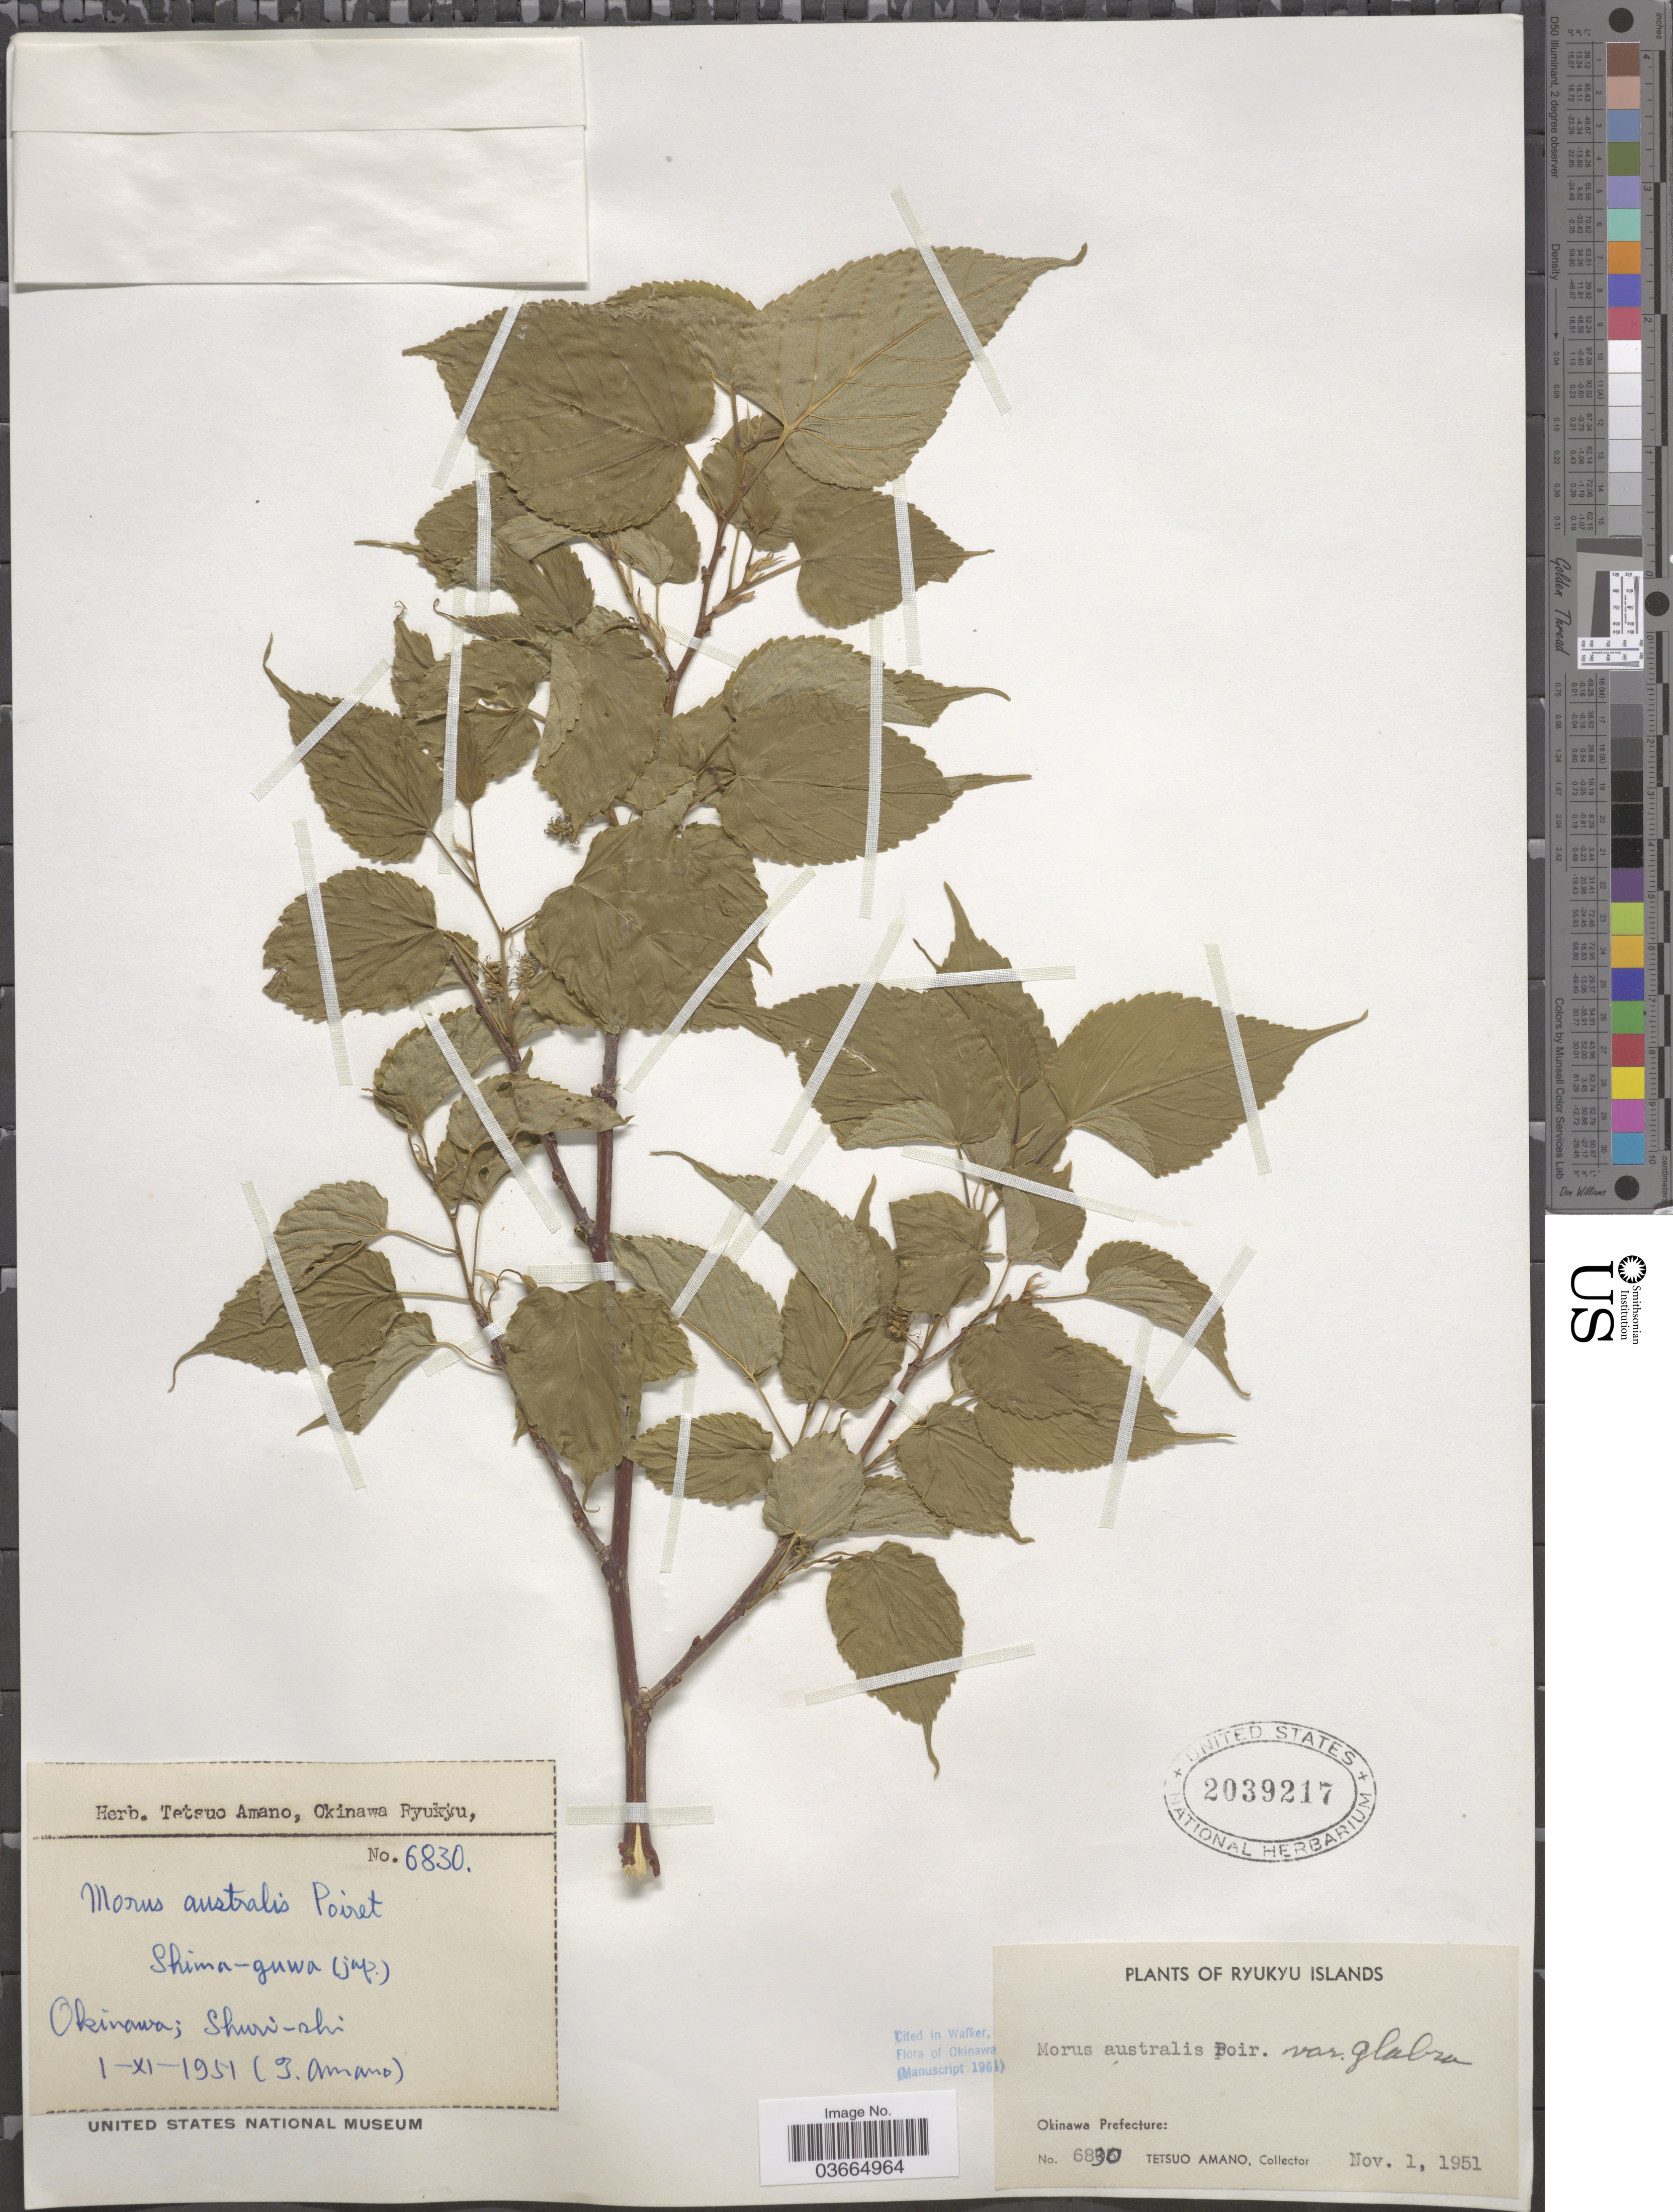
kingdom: Plantae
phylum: Tracheophyta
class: Magnoliopsida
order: Rosales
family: Moraceae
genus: Morus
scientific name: Morus australis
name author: Poir.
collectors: T. Amano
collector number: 6830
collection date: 1951-11-01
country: Japan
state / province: Okinawa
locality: Okinawa Prefecture. Shuri-shi.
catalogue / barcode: US 2039217